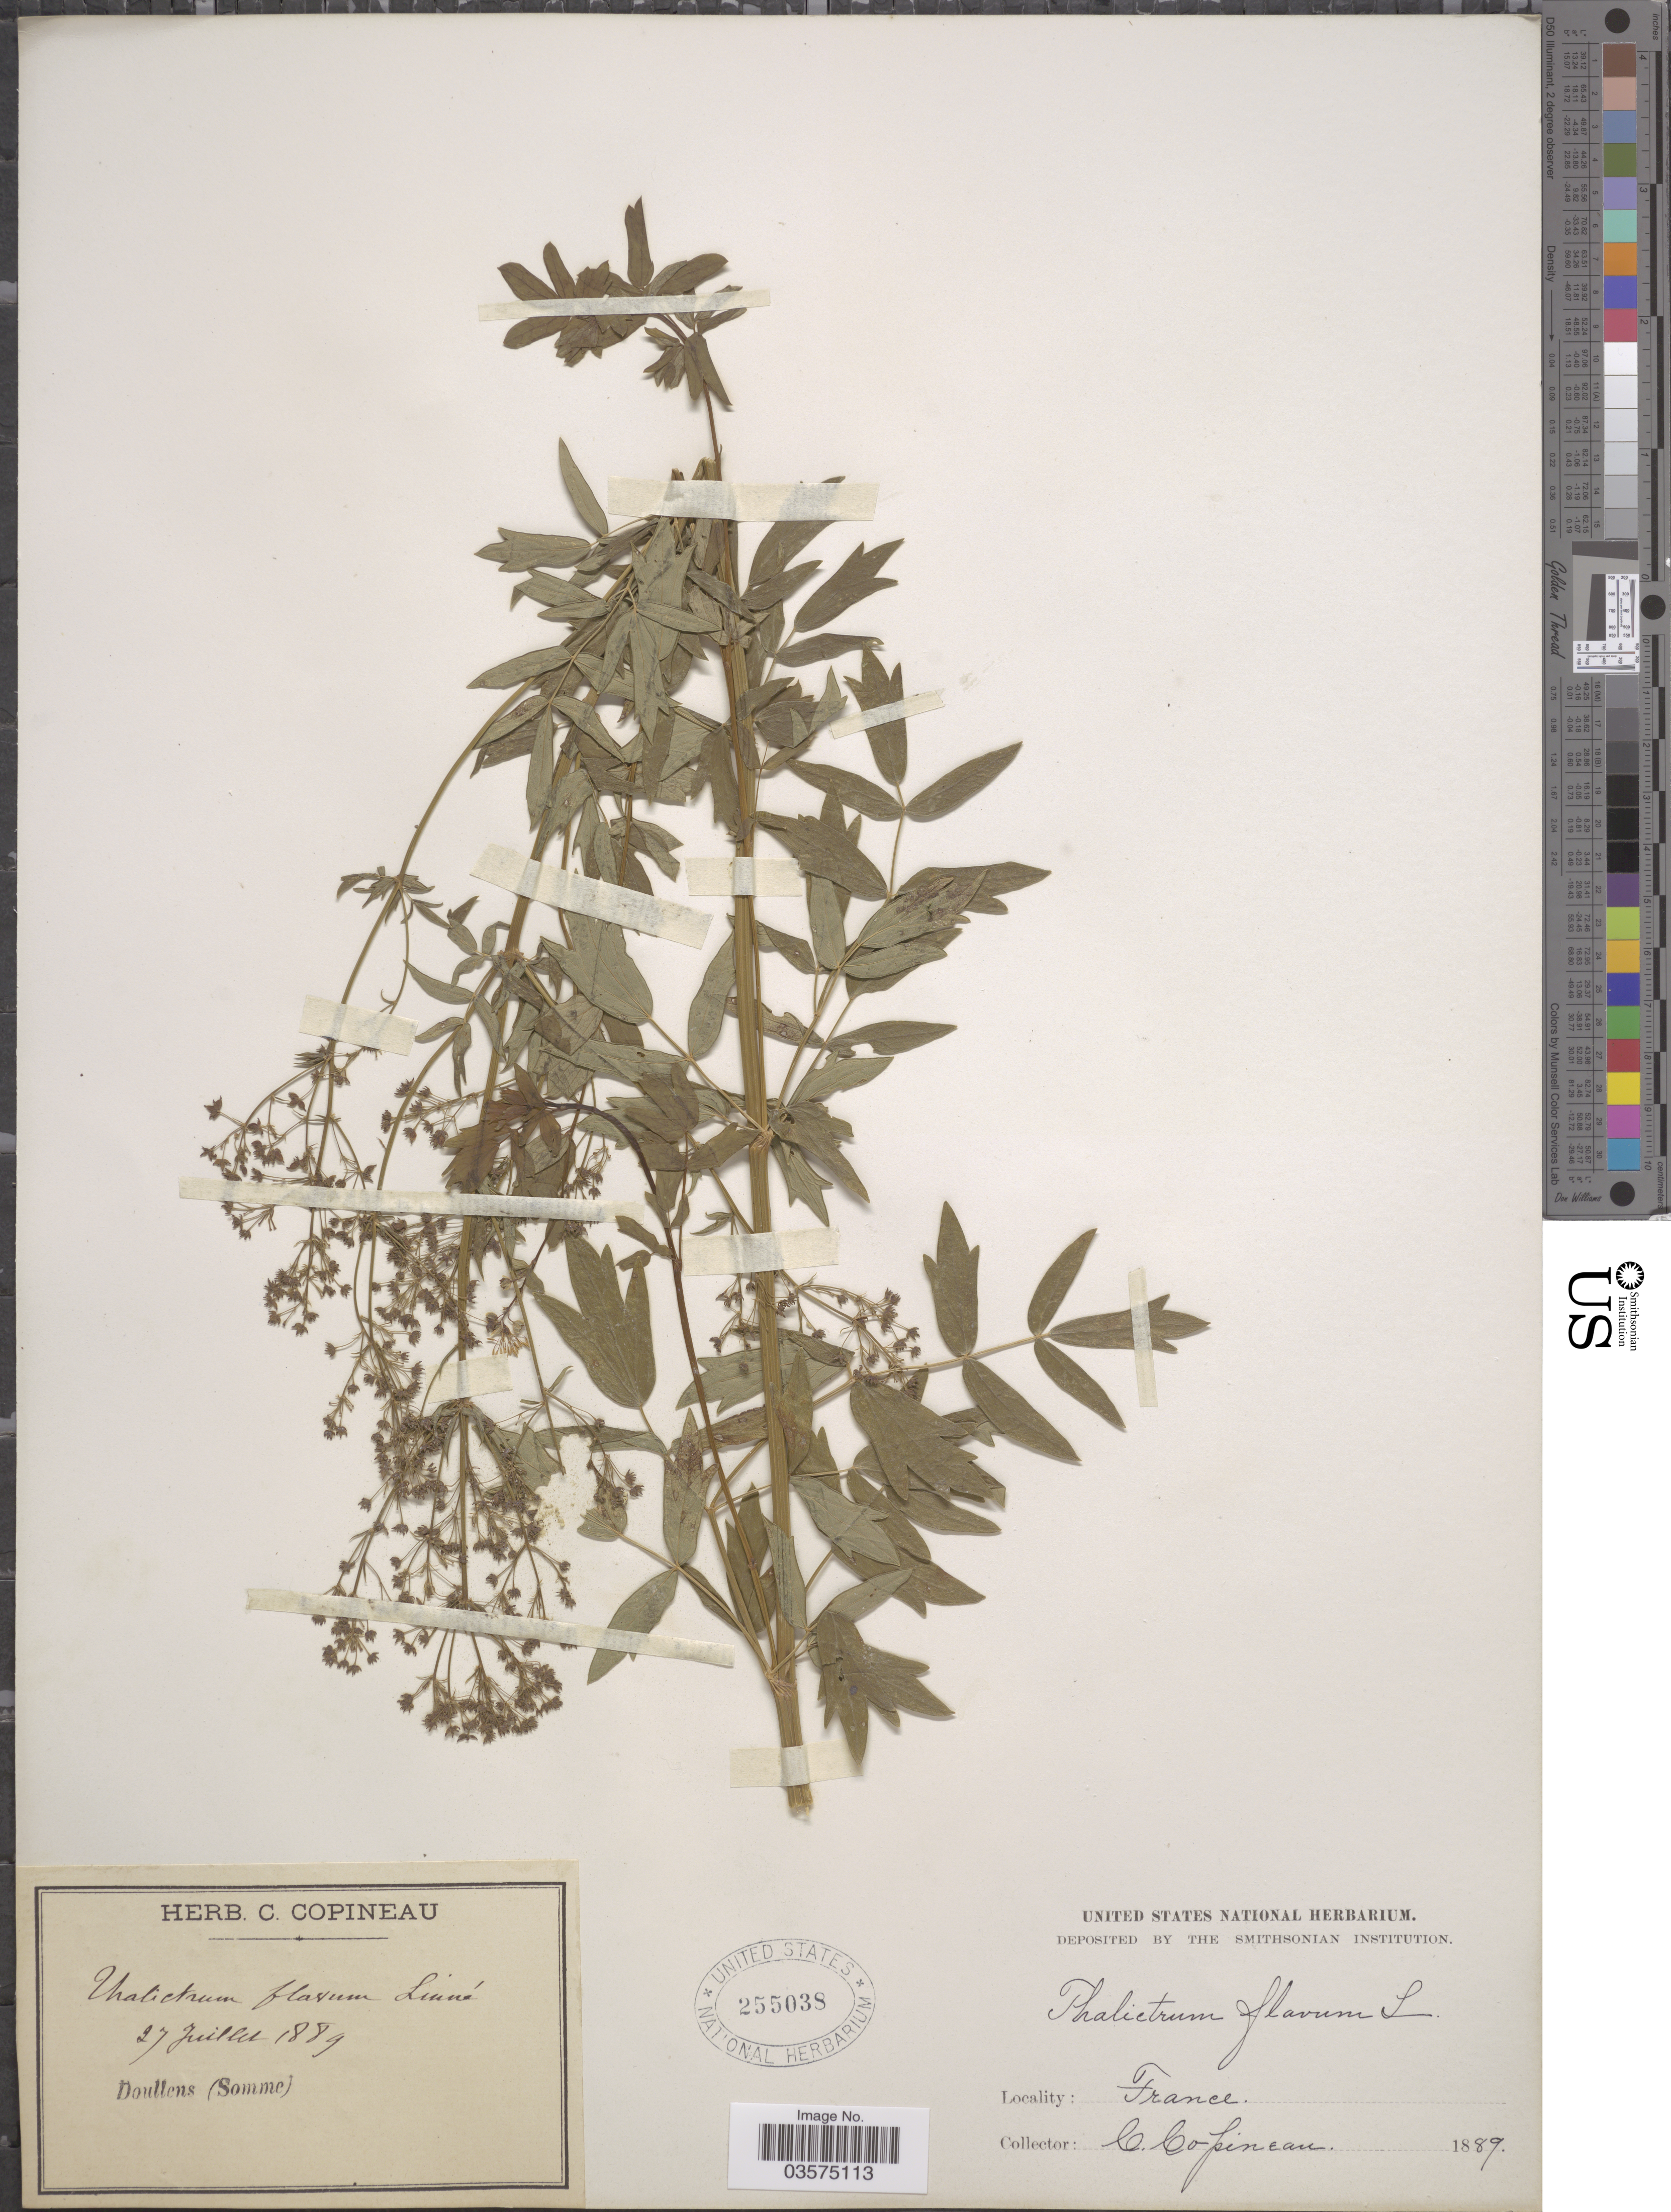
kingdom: Plantae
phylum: Tracheophyta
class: Magnoliopsida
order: Ranunculales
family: Ranunculaceae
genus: Thalictrum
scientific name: Thalictrum flavum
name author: L.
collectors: C. Copineau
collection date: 1889-07-27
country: France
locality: Doullens (Somme).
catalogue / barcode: US 255038